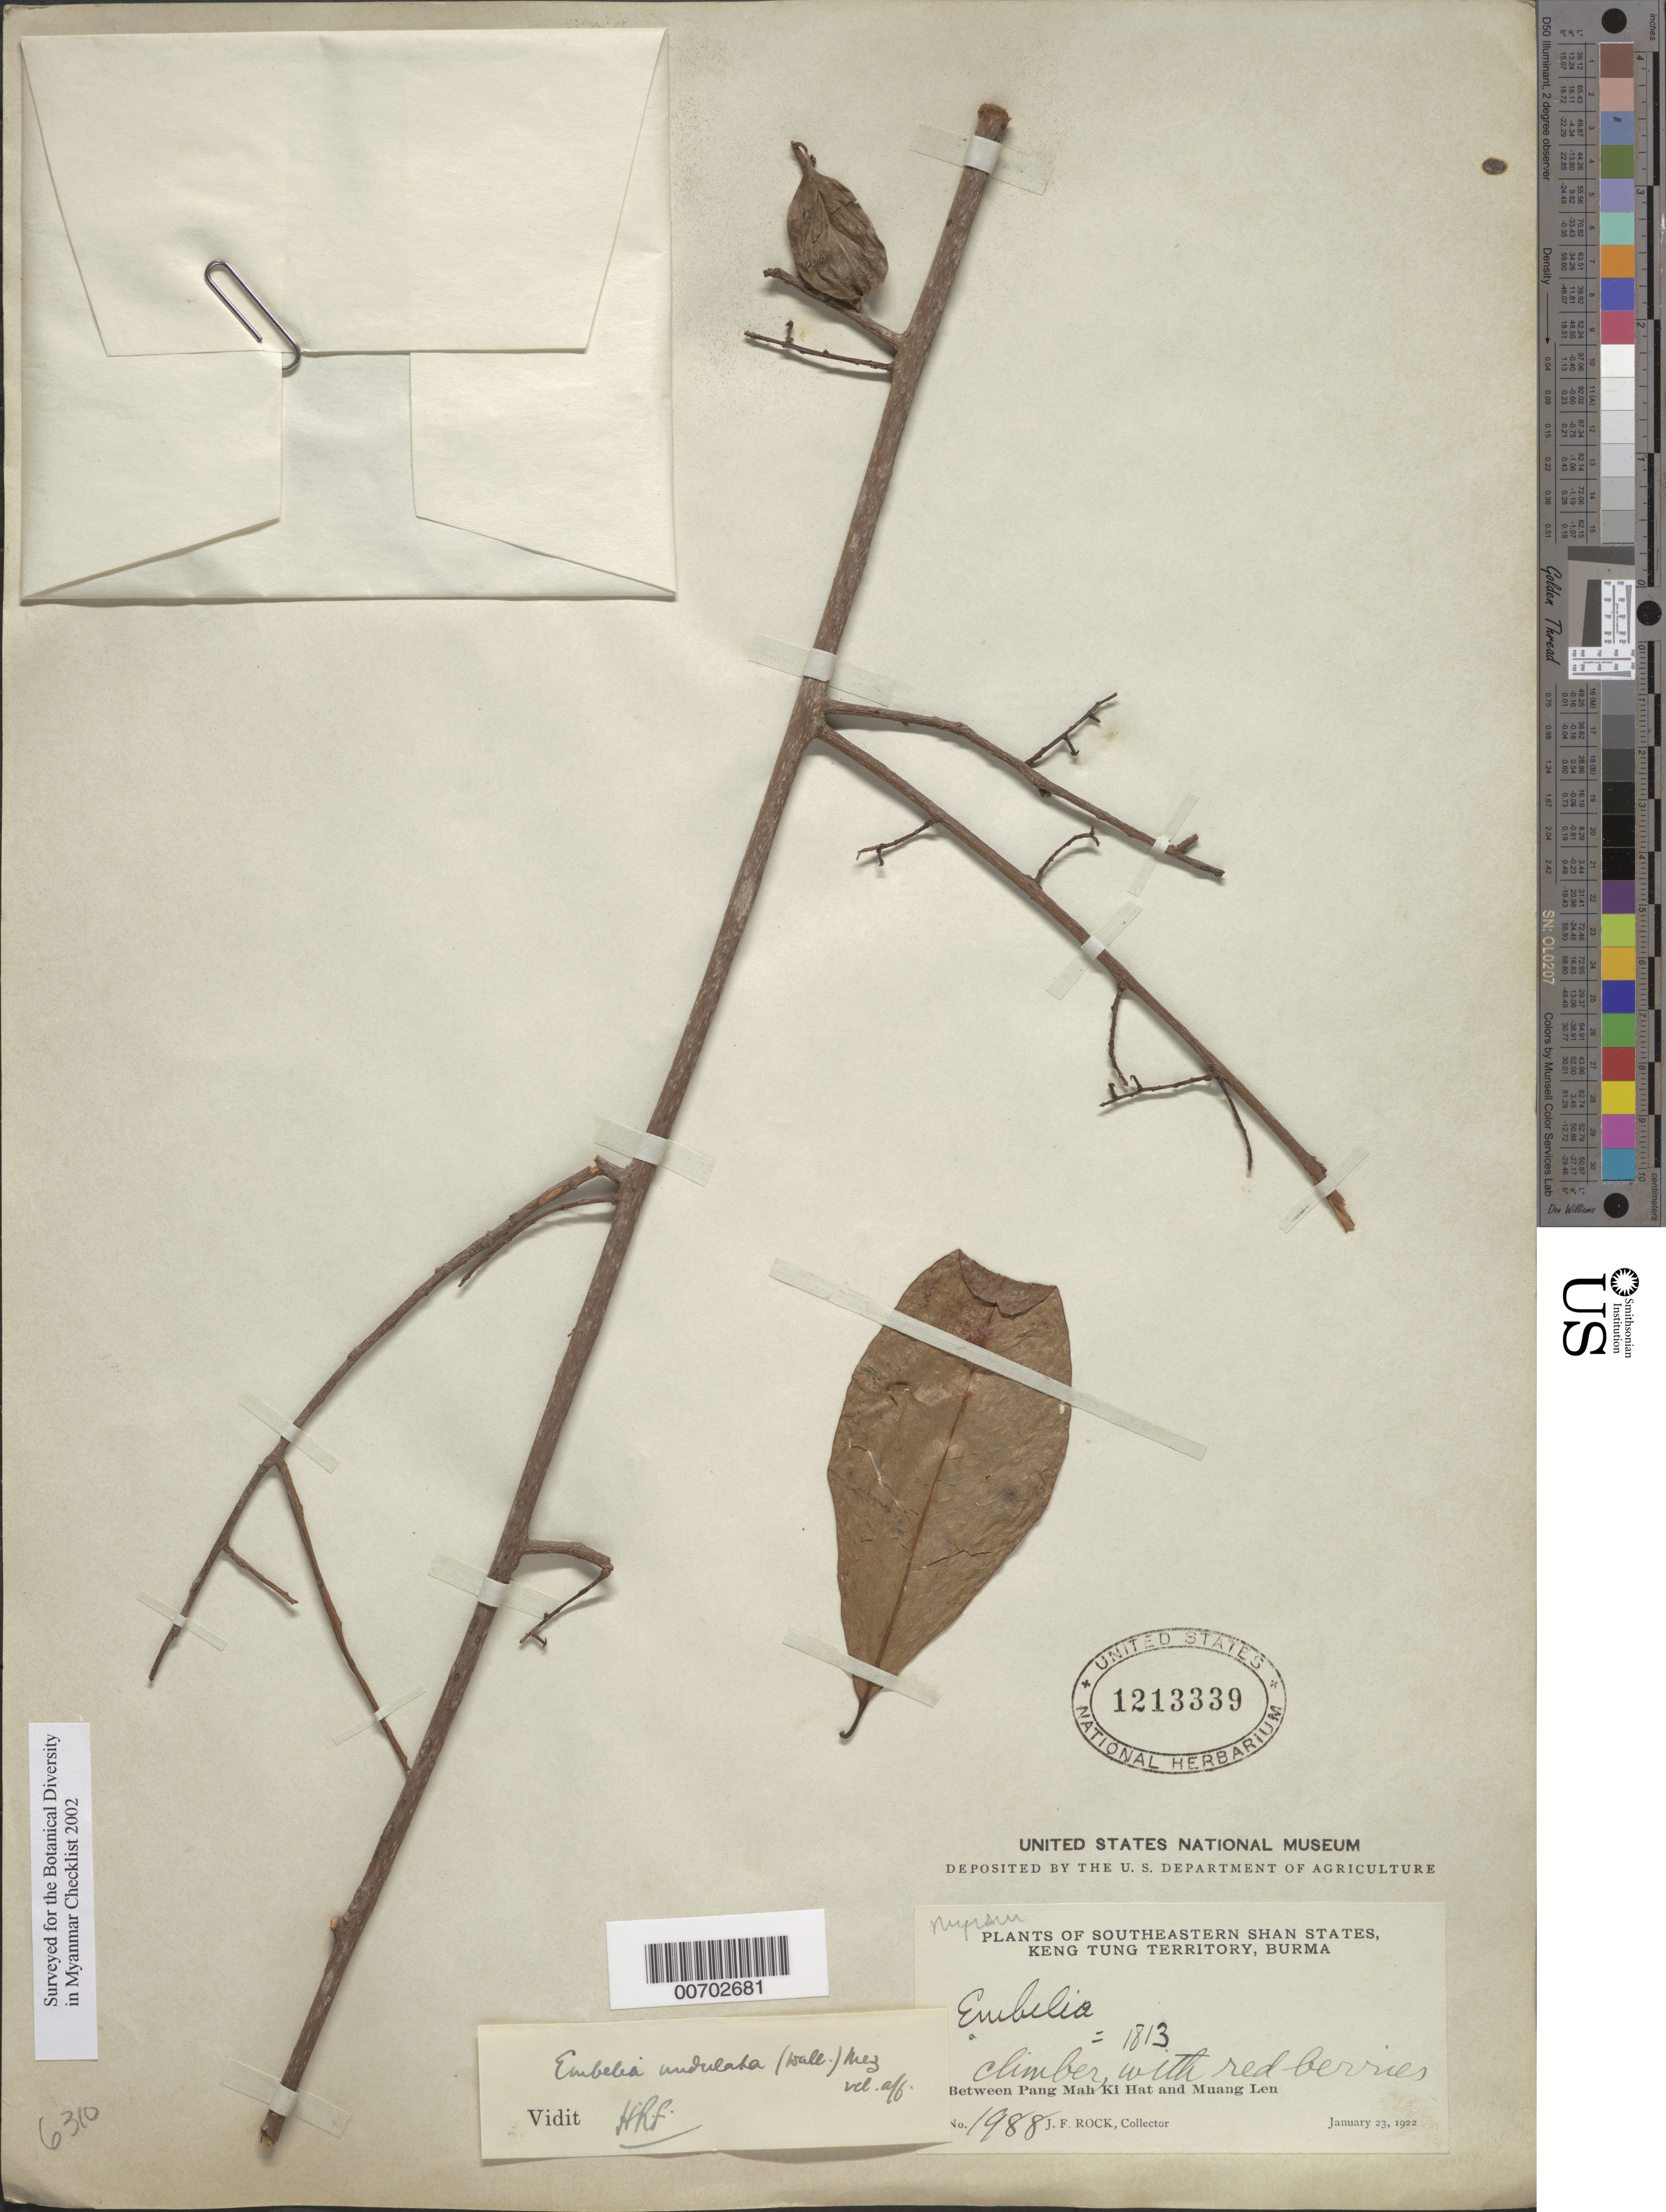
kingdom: Plantae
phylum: Tracheophyta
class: Magnoliopsida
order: Ericales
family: Primulaceae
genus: Embelia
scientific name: Embelia undulata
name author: (Wall.) Mez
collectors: J. F. Rock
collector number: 1988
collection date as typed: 23 Jan 1922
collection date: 1922-01-23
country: Myanmar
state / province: Shan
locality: Southeastern Shan States, Keng Tung Terr., betw. Pang Mah and Muang Leu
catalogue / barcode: US 1213339